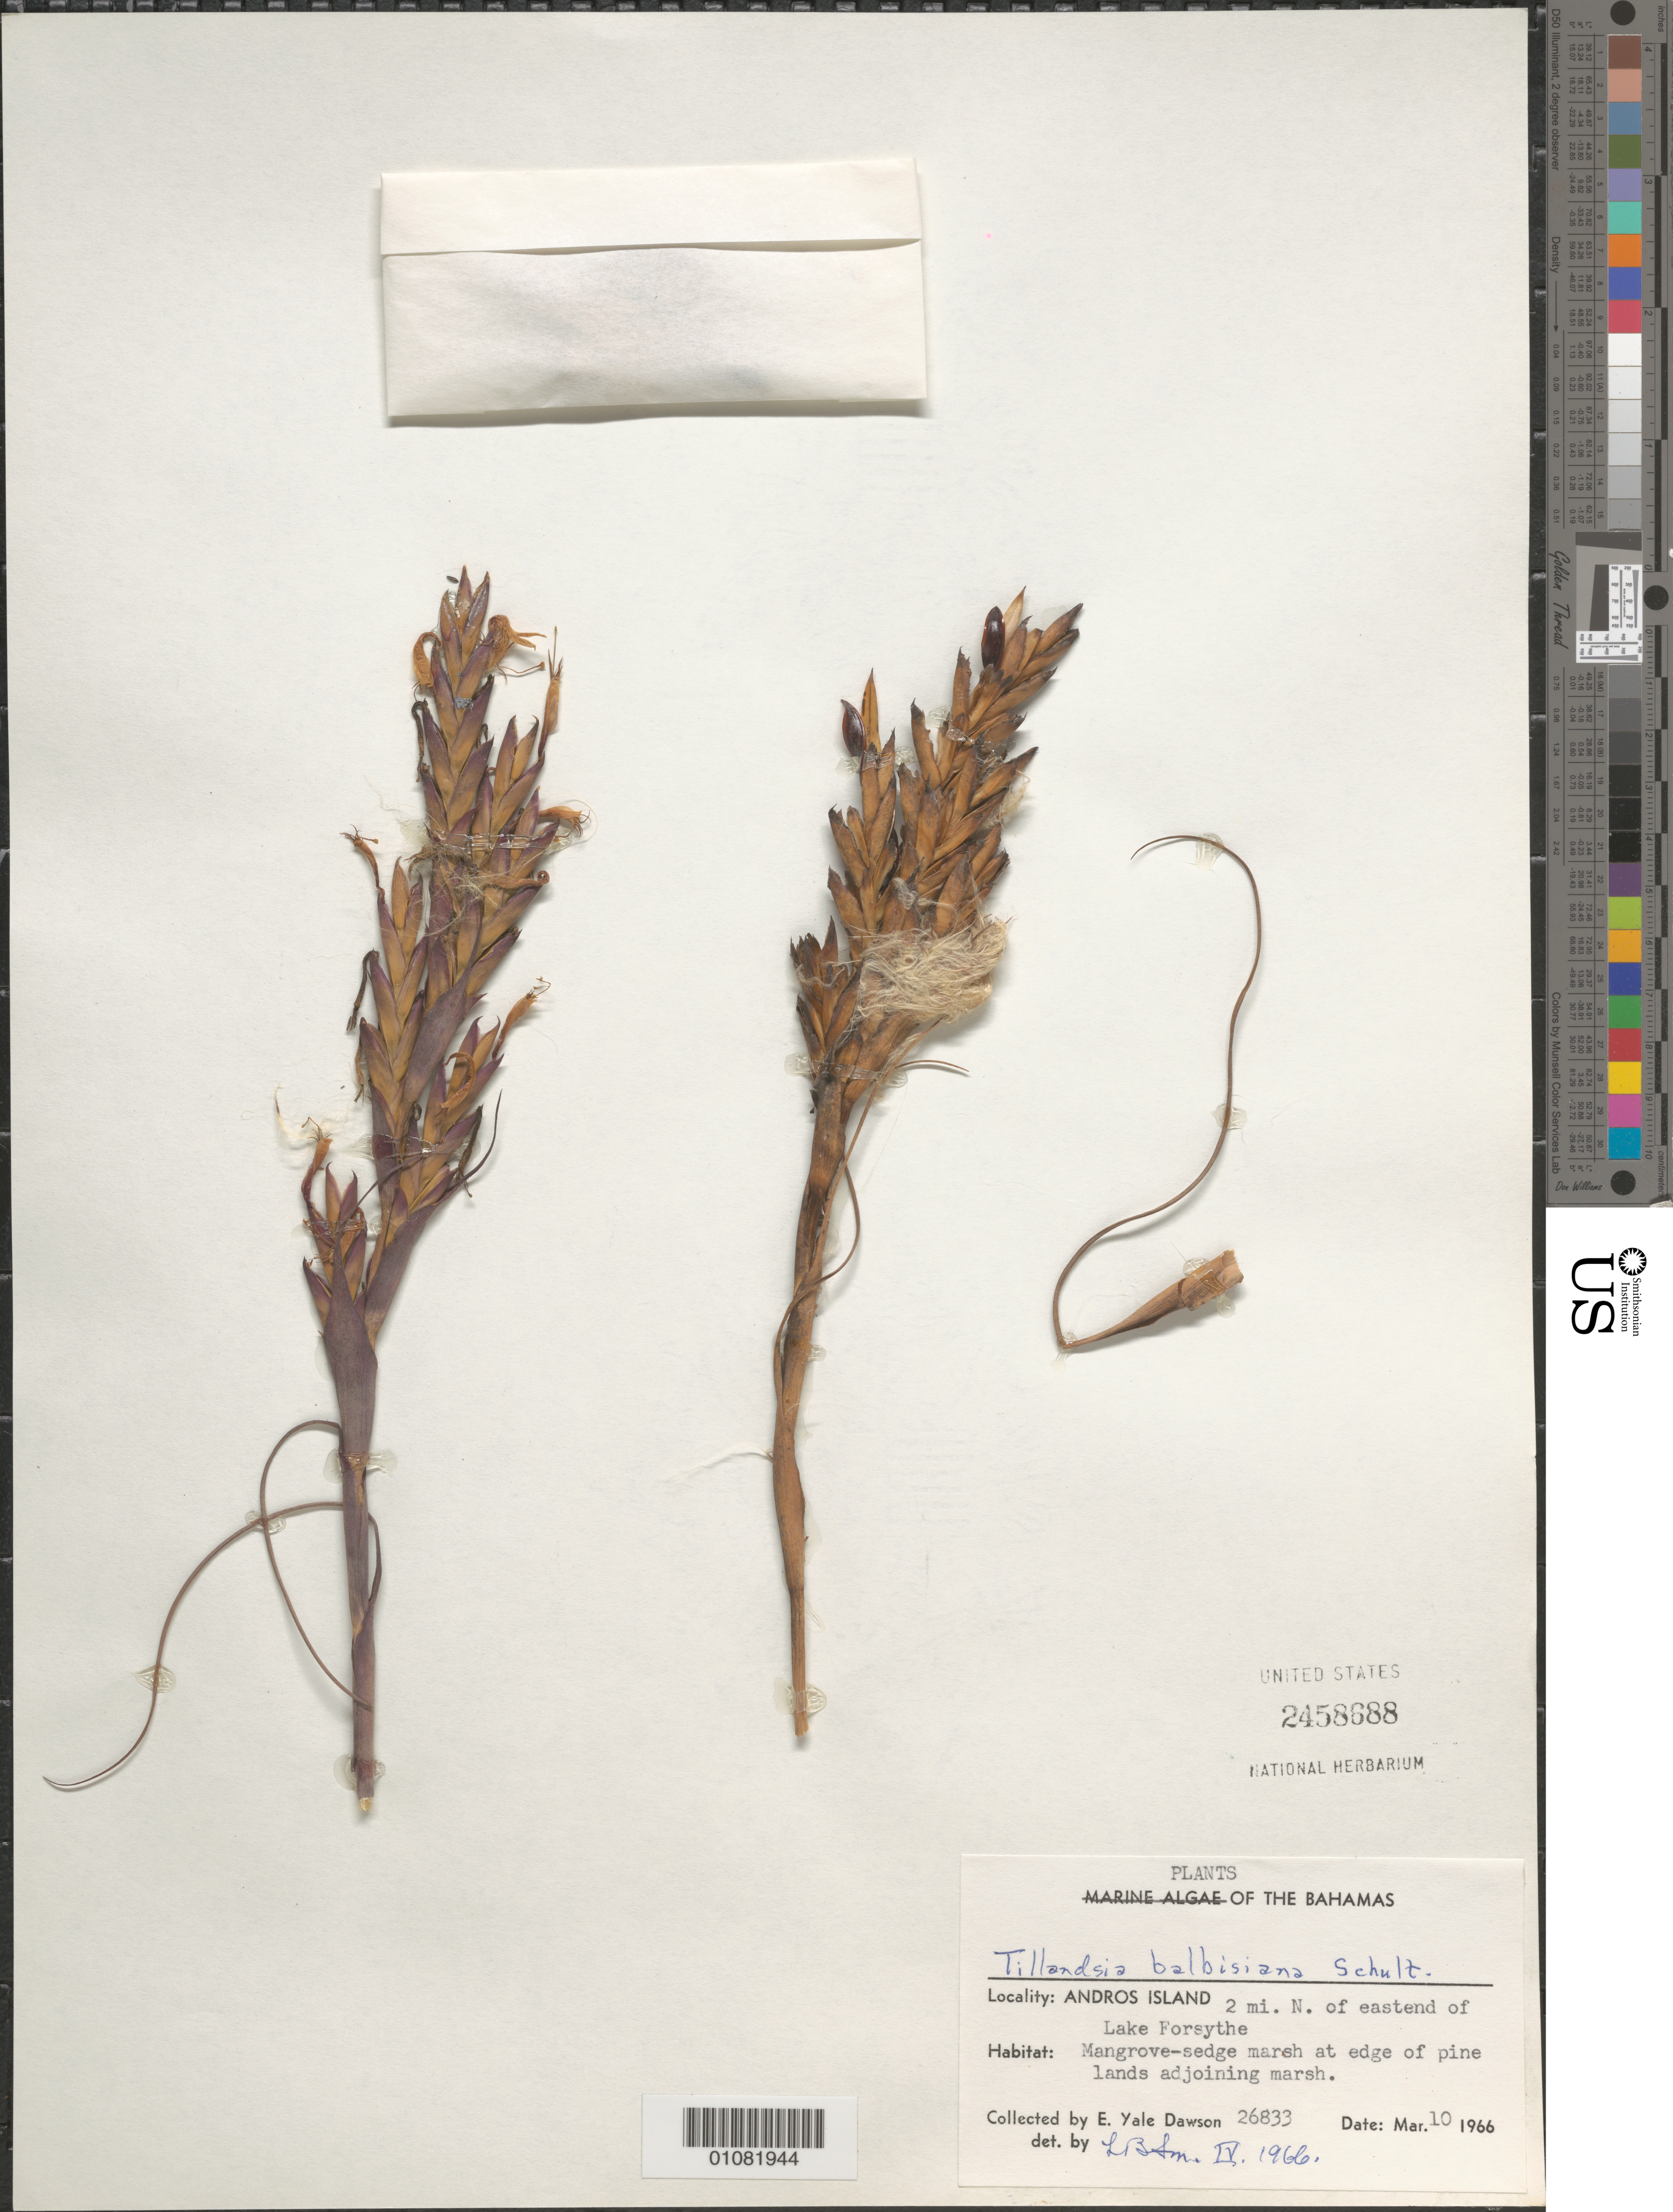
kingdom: Plantae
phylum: Tracheophyta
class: Liliopsida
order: Poales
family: Bromeliaceae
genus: Tillandsia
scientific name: Tillandsia balbisiana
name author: Schult. f.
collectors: E. Y. Dawson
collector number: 26833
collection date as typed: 10 Mar 1966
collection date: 1966-03-10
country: Bahamas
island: Andros I.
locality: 2 mi. N of E end of Lake Forsythe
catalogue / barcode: US 2458688